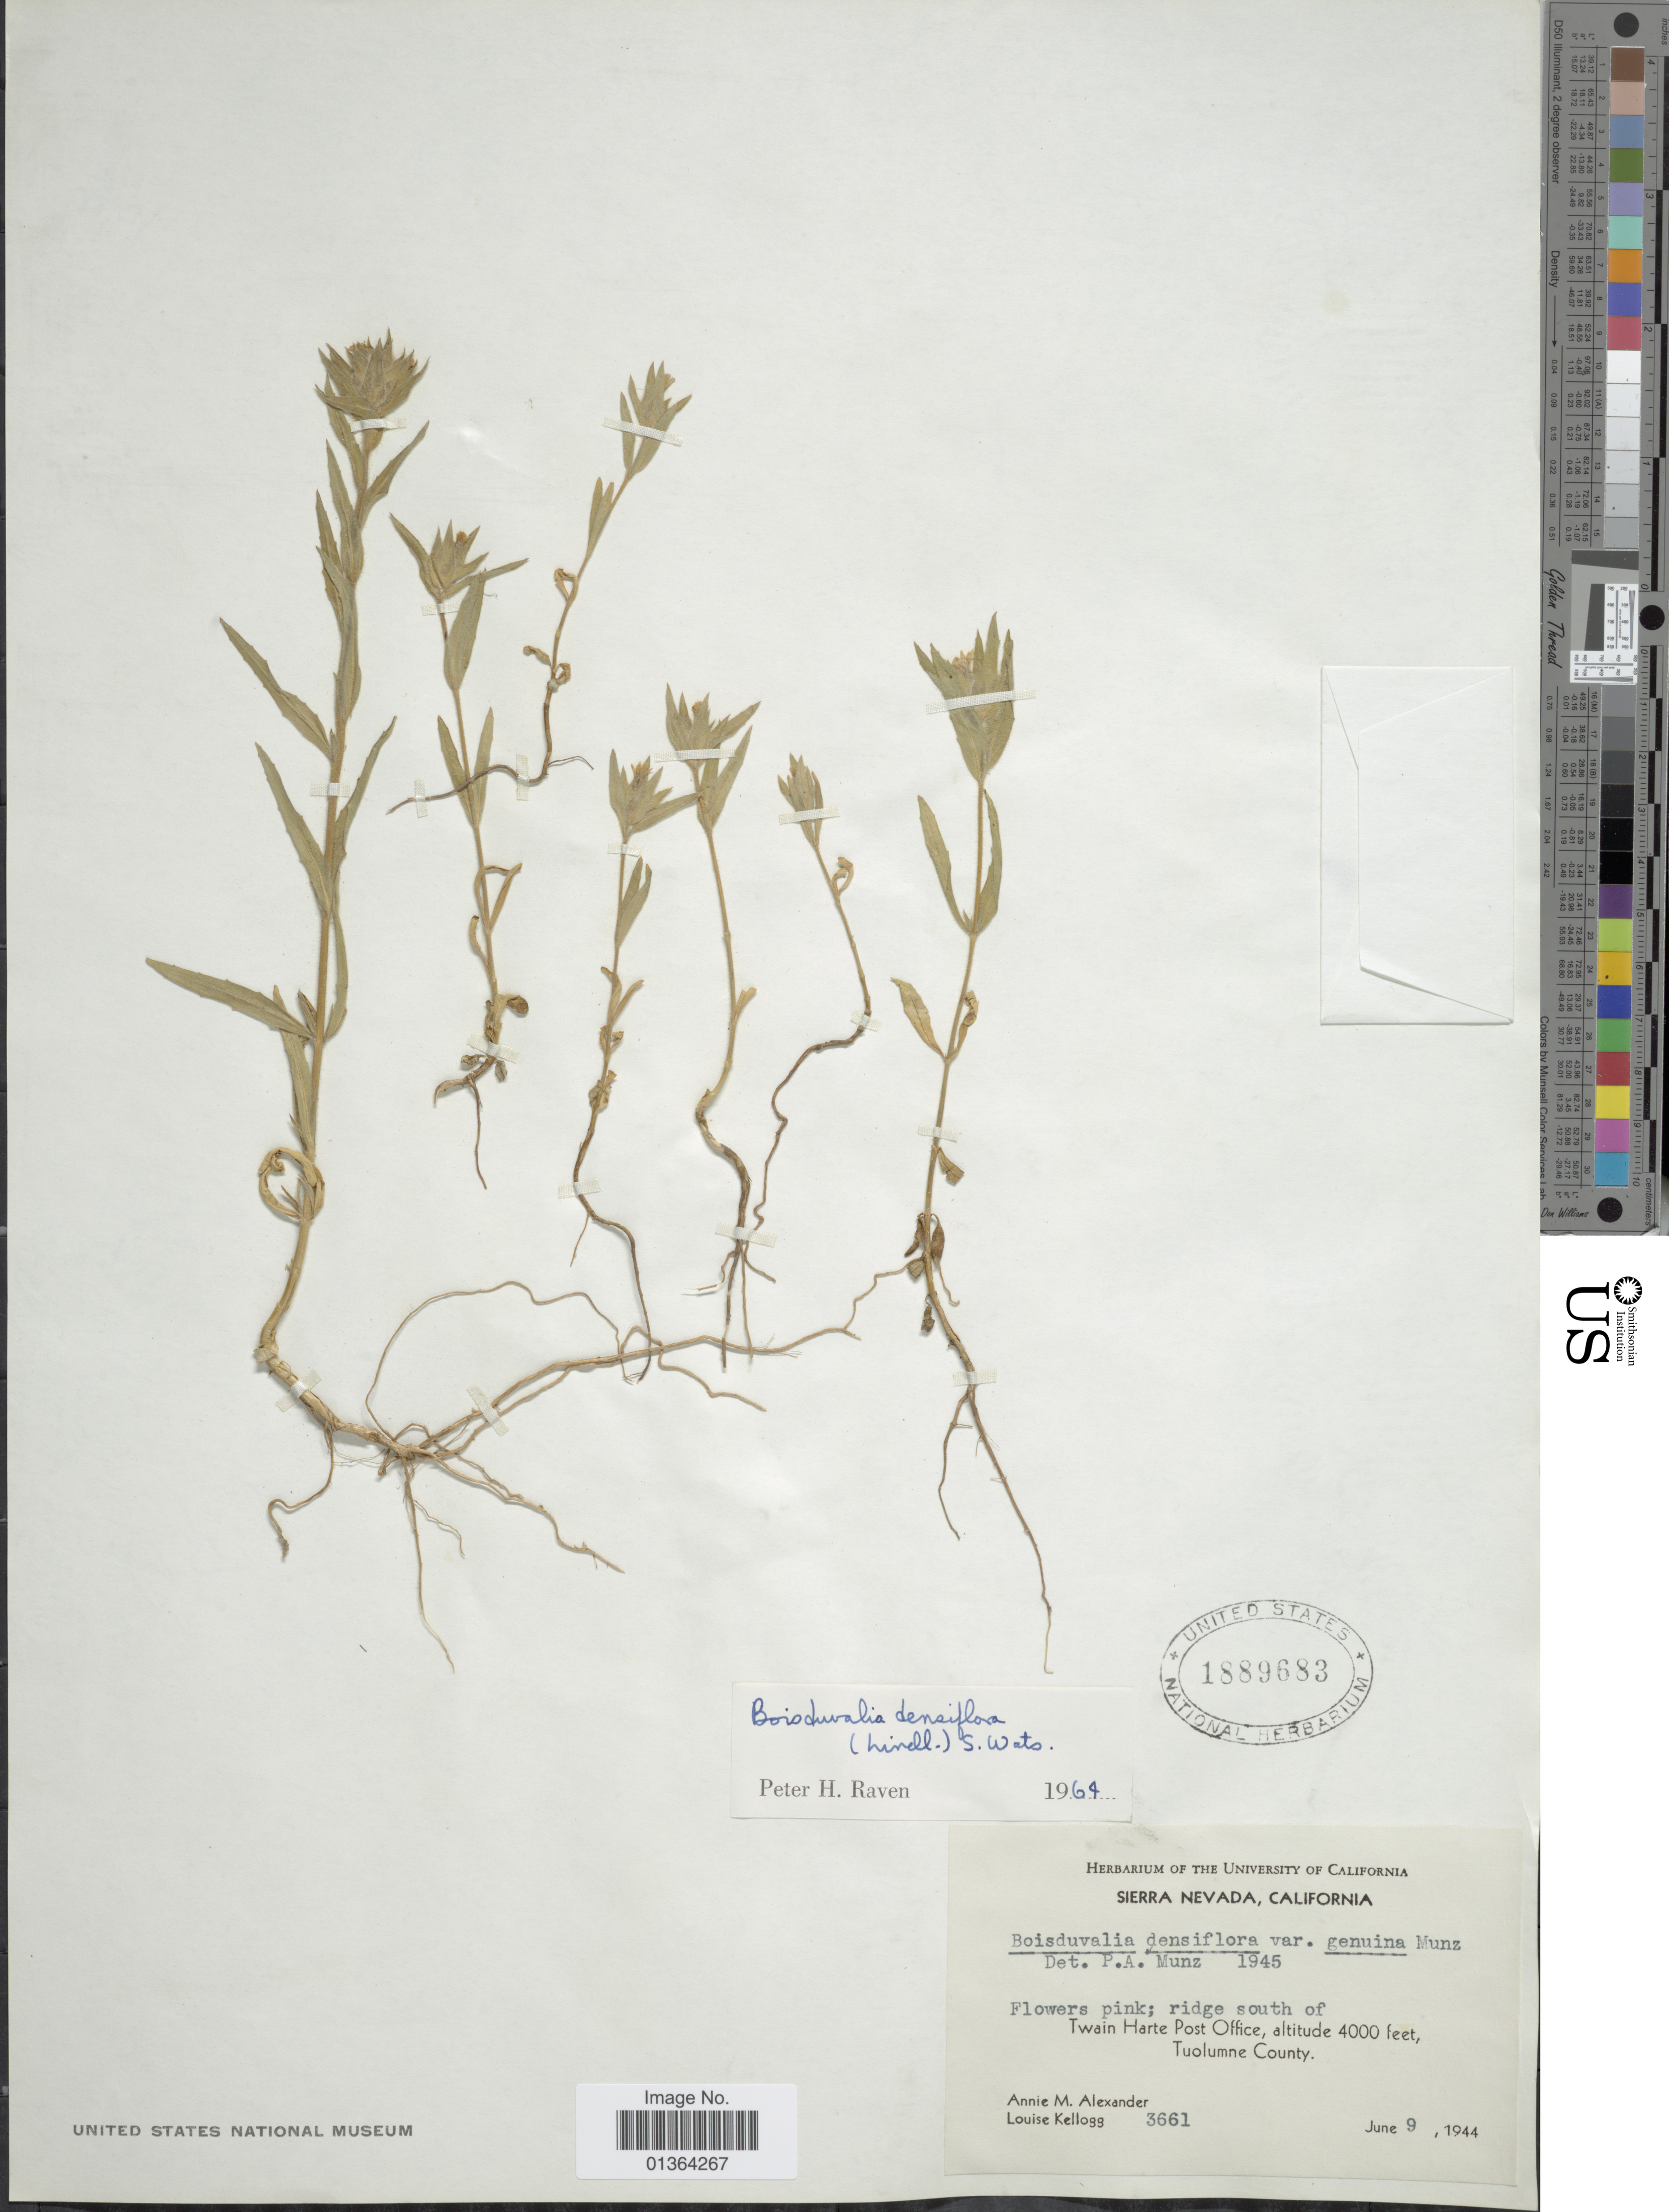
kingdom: Plantae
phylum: Tracheophyta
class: Magnoliopsida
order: Myrtales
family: Onagraceae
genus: Epilobium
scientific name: Epilobium densiflorum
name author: (Lindl.) Hoch & P.H. Raven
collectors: A. M. Alexander & L. Kellogg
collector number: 3661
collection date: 1944-06-09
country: United States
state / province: California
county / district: Tuolumne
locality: Sierra Nevada. Twain Harte Post Office. Tuolumne County.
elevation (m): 1219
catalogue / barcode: US 1889683